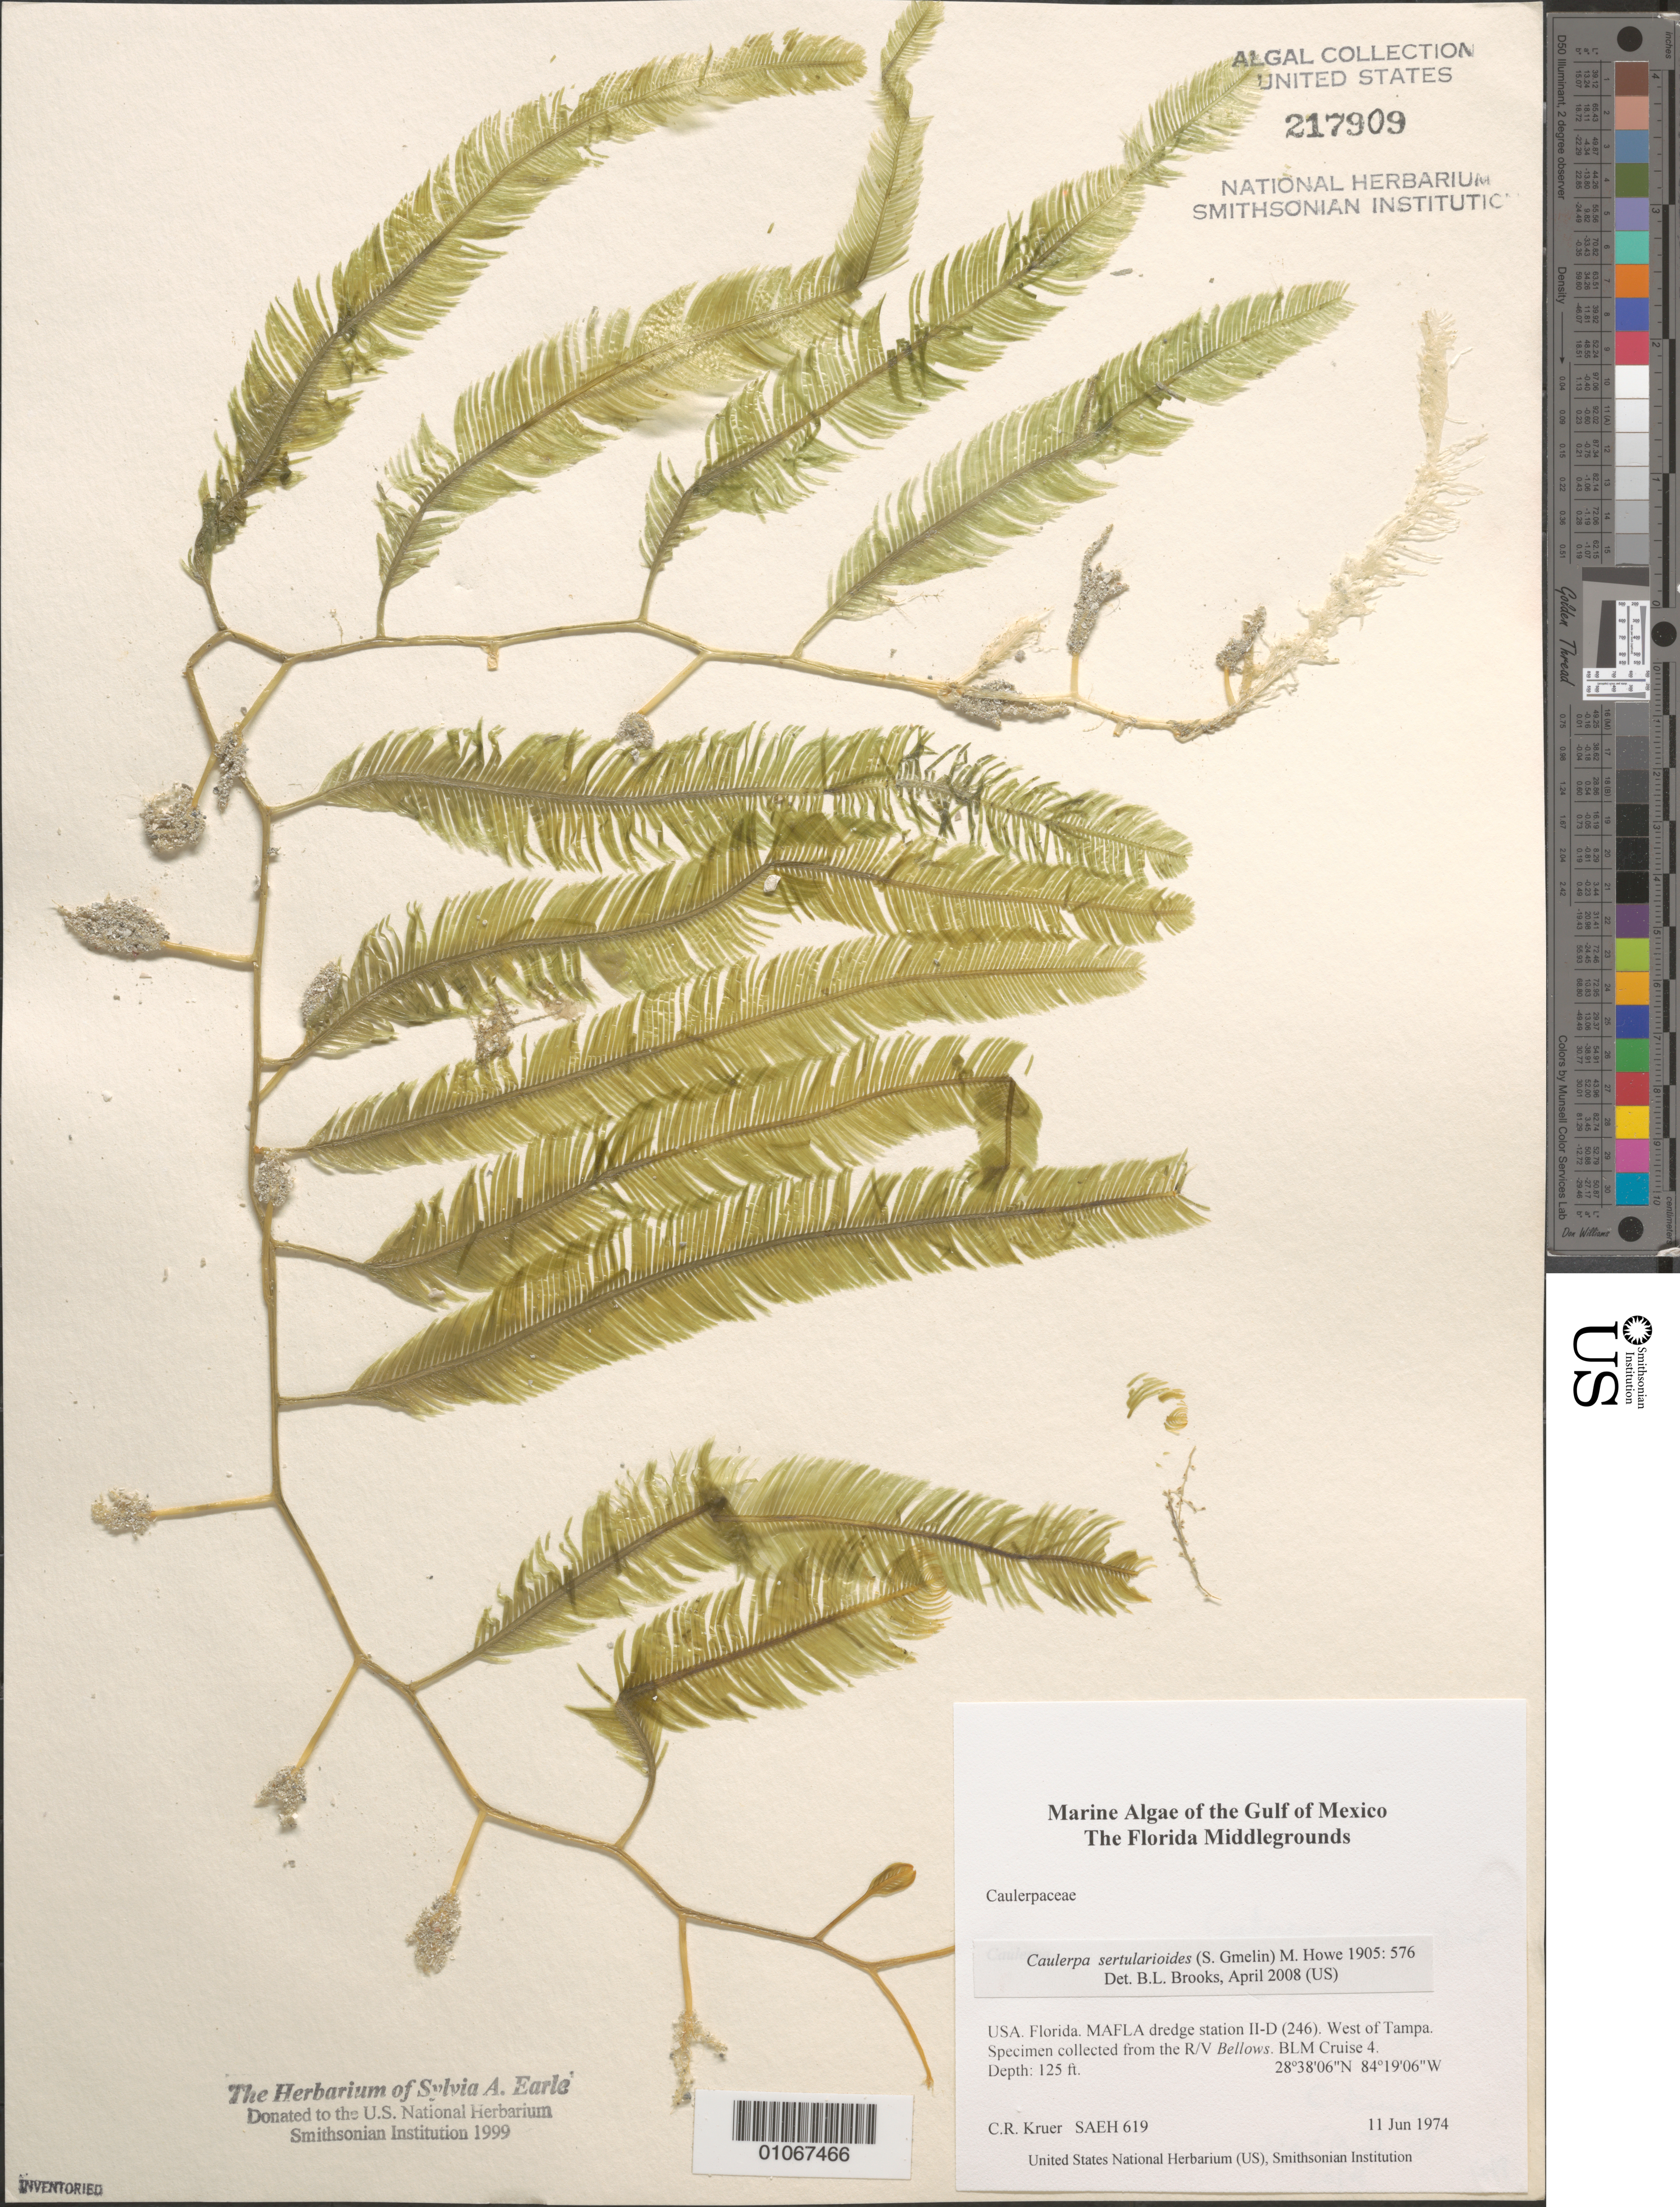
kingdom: Plantae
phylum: Chlorophyta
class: Ulvophyceae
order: Bryopsidales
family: Caulerpaceae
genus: Caulerpa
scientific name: Caulerpa sertularioides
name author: (S.G. Gmel.) M. Howe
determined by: Brooks, B. L., (BOT), Smithsonian Institution - National Museum of Natural History (UNITED STATES)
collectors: C. Kruer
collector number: SAEH 619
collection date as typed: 11 Jun 1974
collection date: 1974-06-11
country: United States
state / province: Florida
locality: Florida Middle Grounds, west of Tampa, Gulf of Mexico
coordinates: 28 38'06"N, 84 19'06"W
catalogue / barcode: US 217909